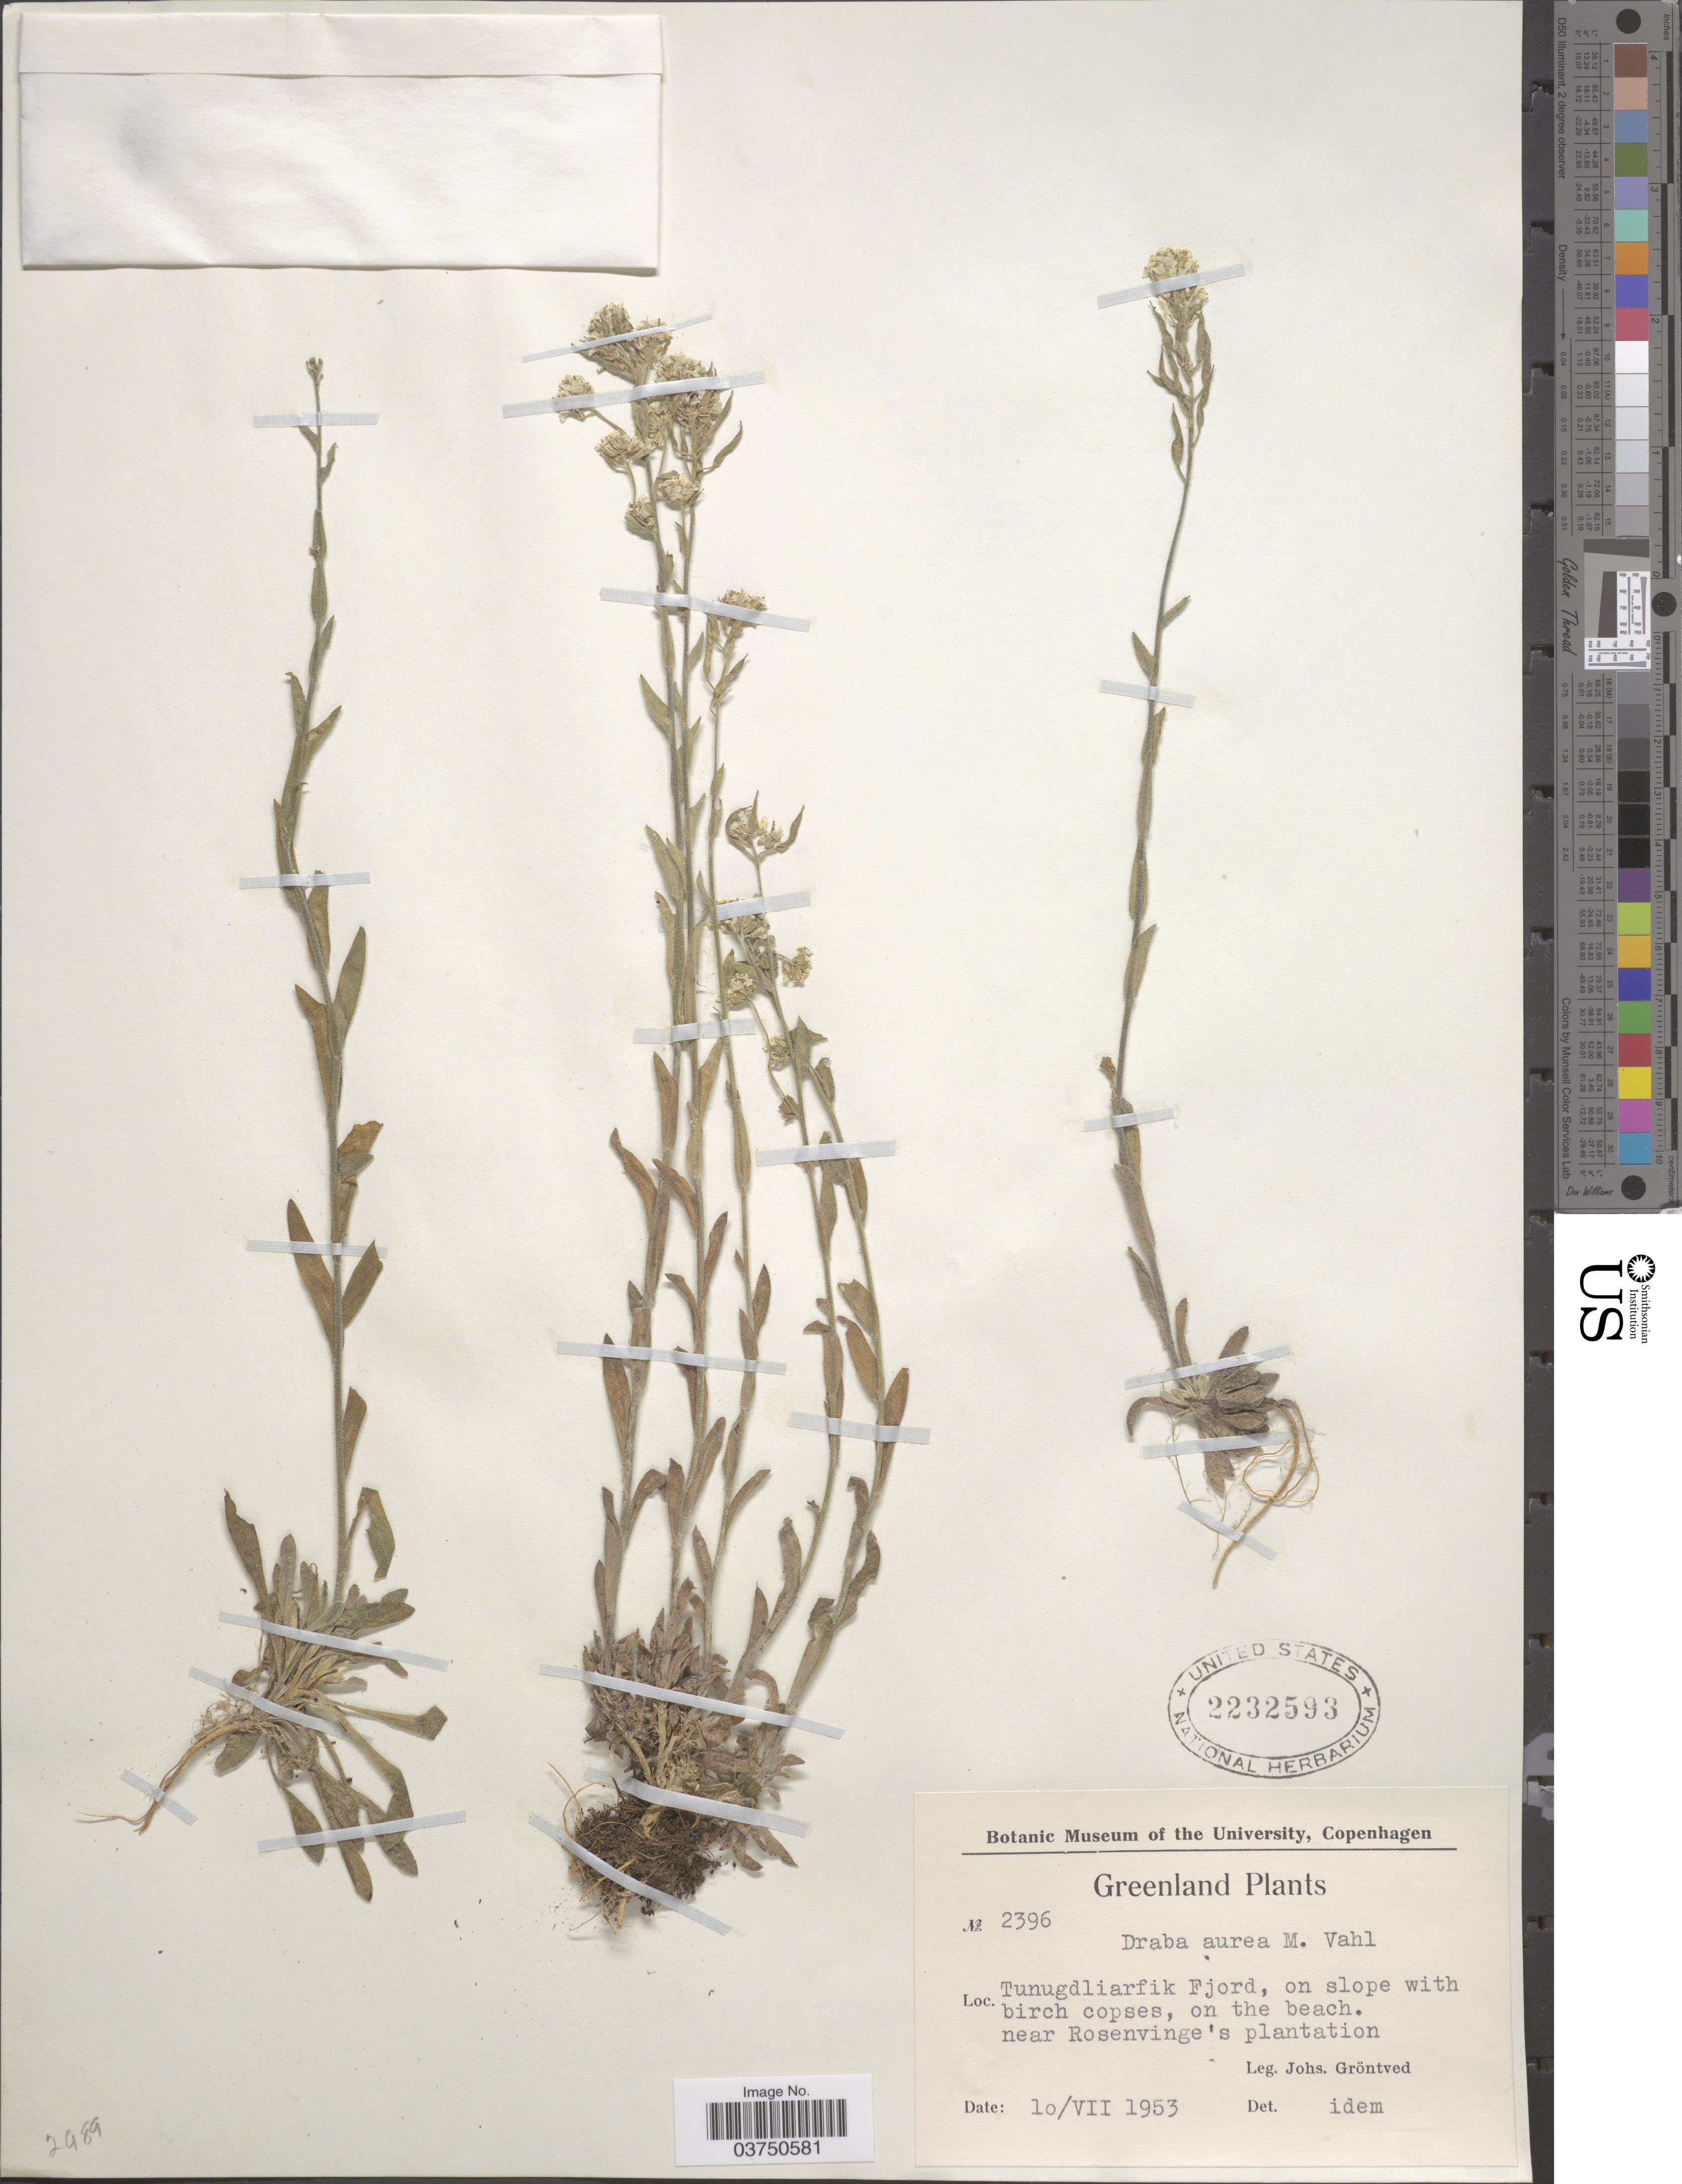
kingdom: Plantae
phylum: Tracheophyta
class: Magnoliopsida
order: Brassicales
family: Brassicaceae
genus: Draba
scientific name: Draba aurea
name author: Vahl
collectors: J. Grontved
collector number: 2396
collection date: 1953-07-10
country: Greenland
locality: Tunugdliarfik Fjord, on slopes with birch copses, on the beach. Near Rosenvinge's plantation.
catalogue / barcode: US 2232593